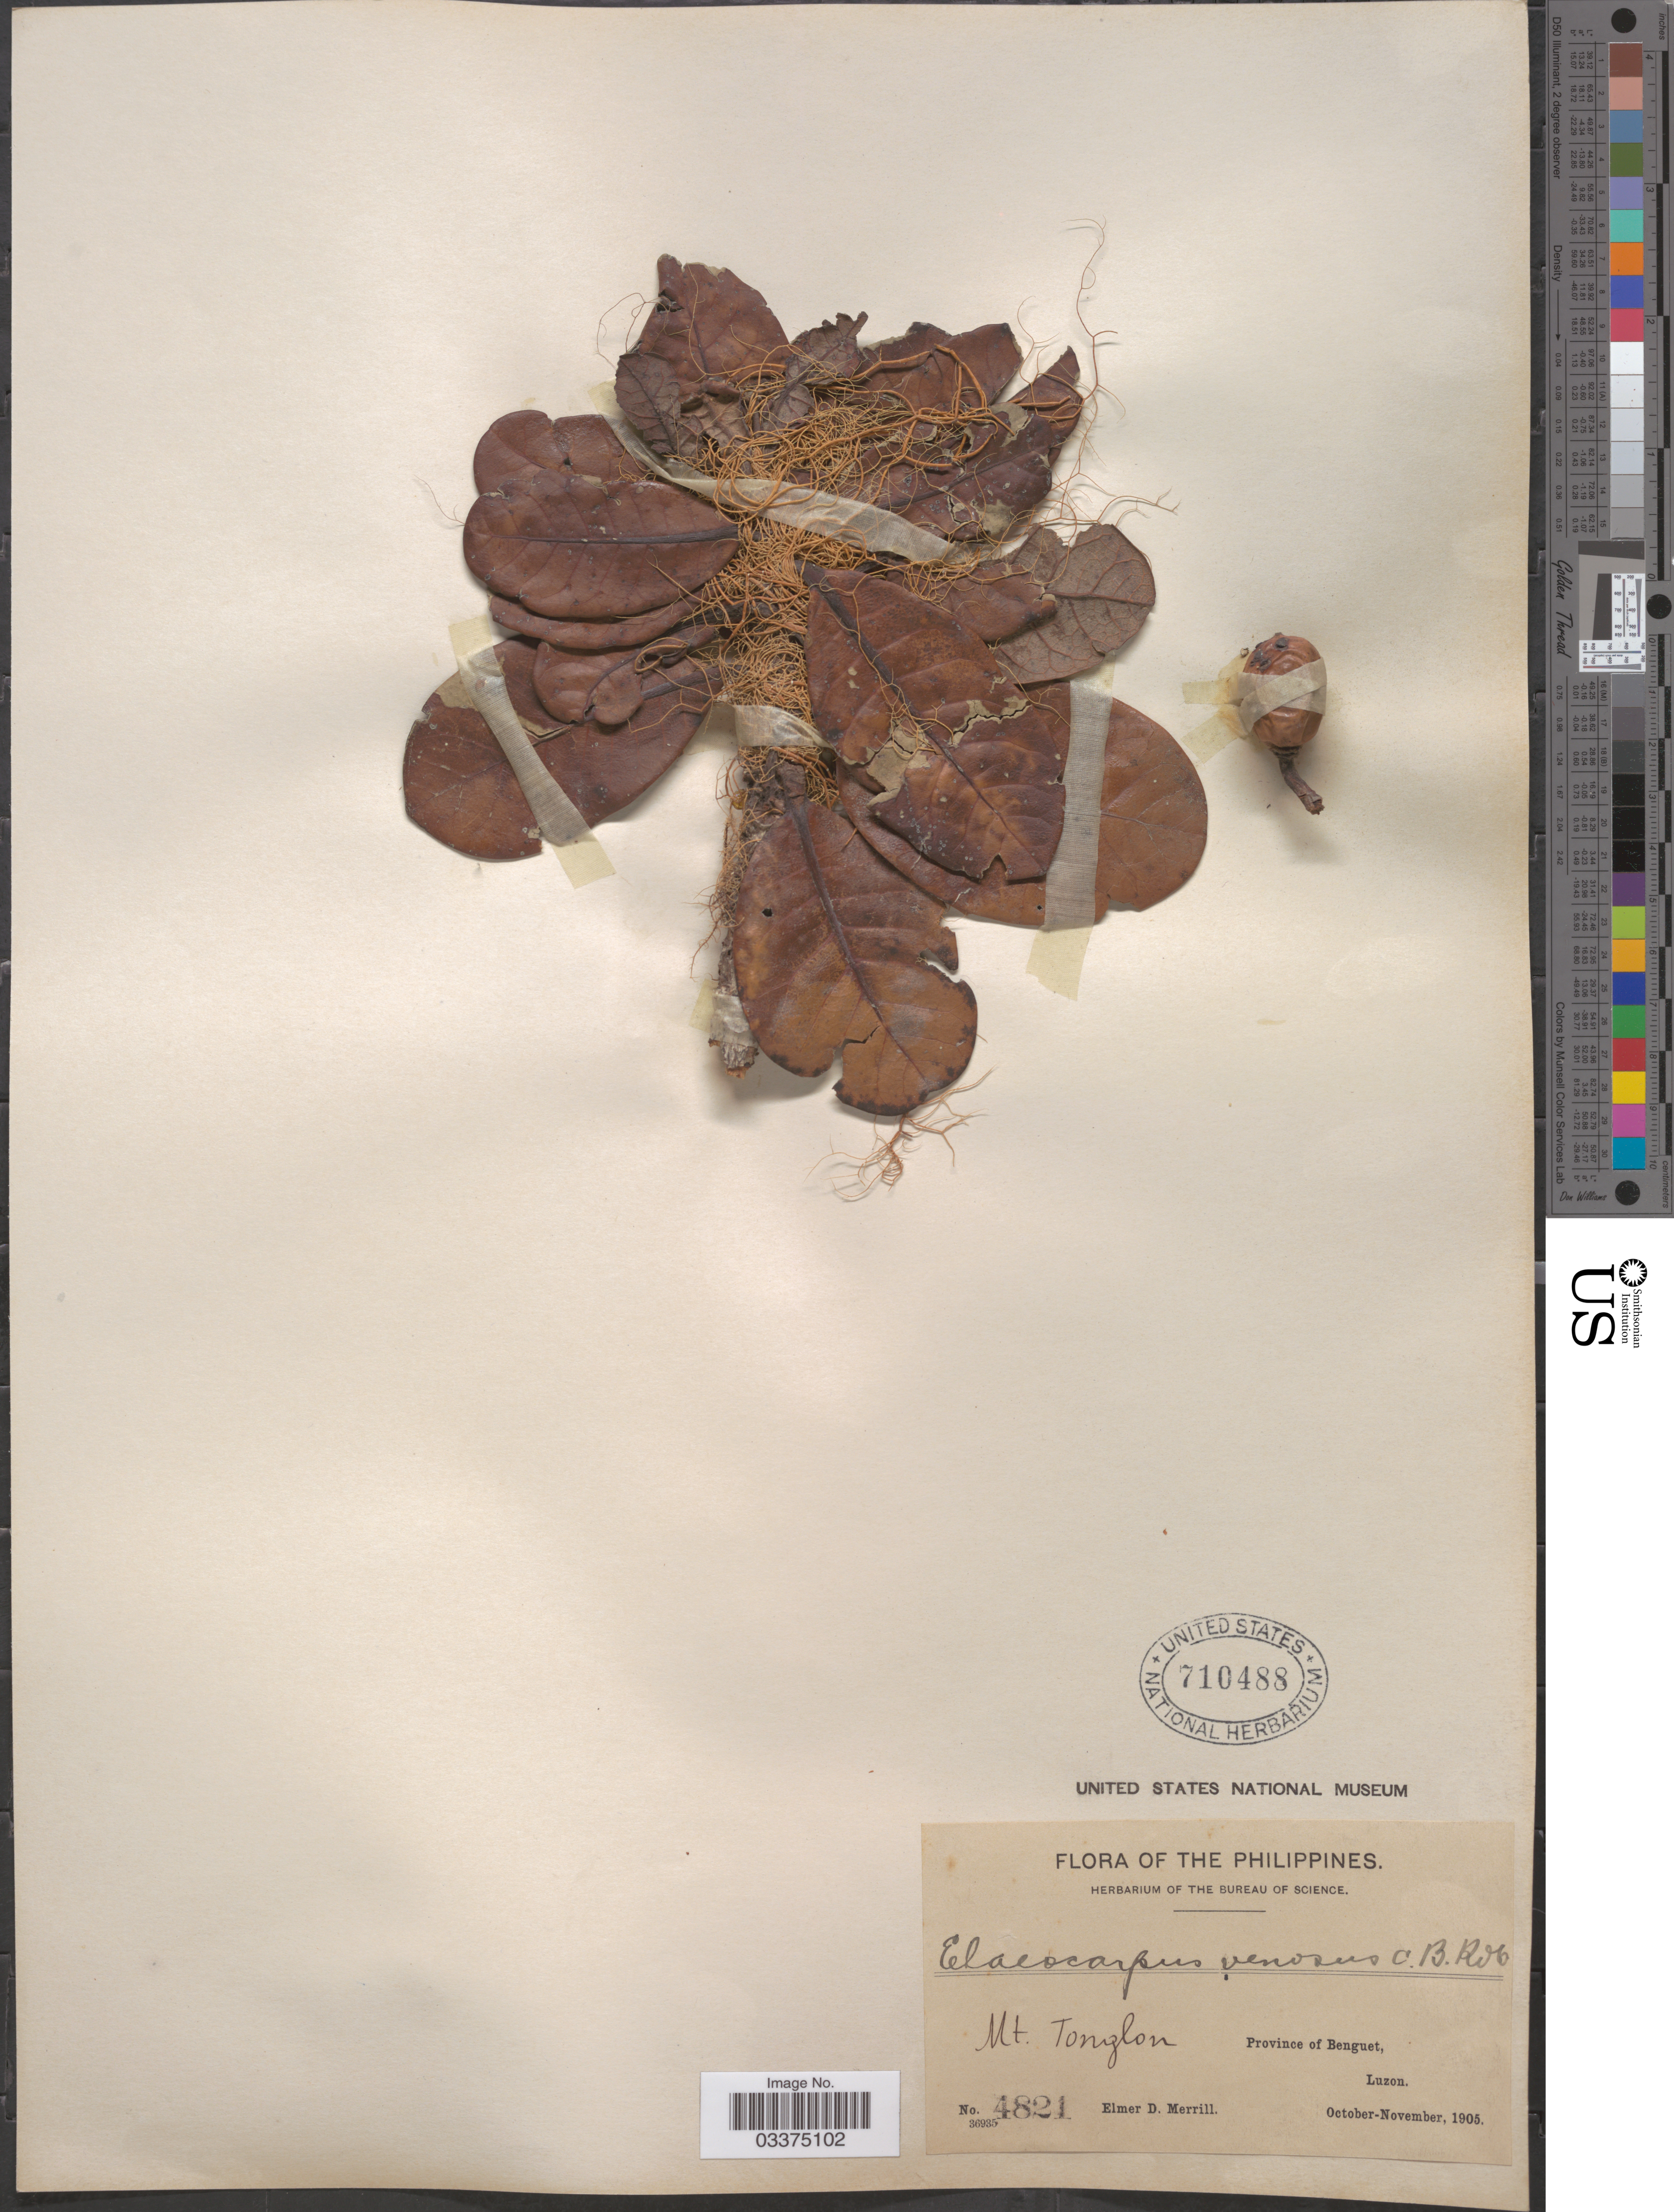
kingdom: Plantae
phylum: Tracheophyta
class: Magnoliopsida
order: Oxalidales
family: Elaeocarpaceae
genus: Elaeocarpus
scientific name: Elaeocarpus venosus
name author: C.B. Rob.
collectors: E. D. Merrill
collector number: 4821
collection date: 1905-10/1905-11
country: Philippines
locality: Mt. Tonglon. Province of Benguet, Luzon.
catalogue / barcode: US 710488